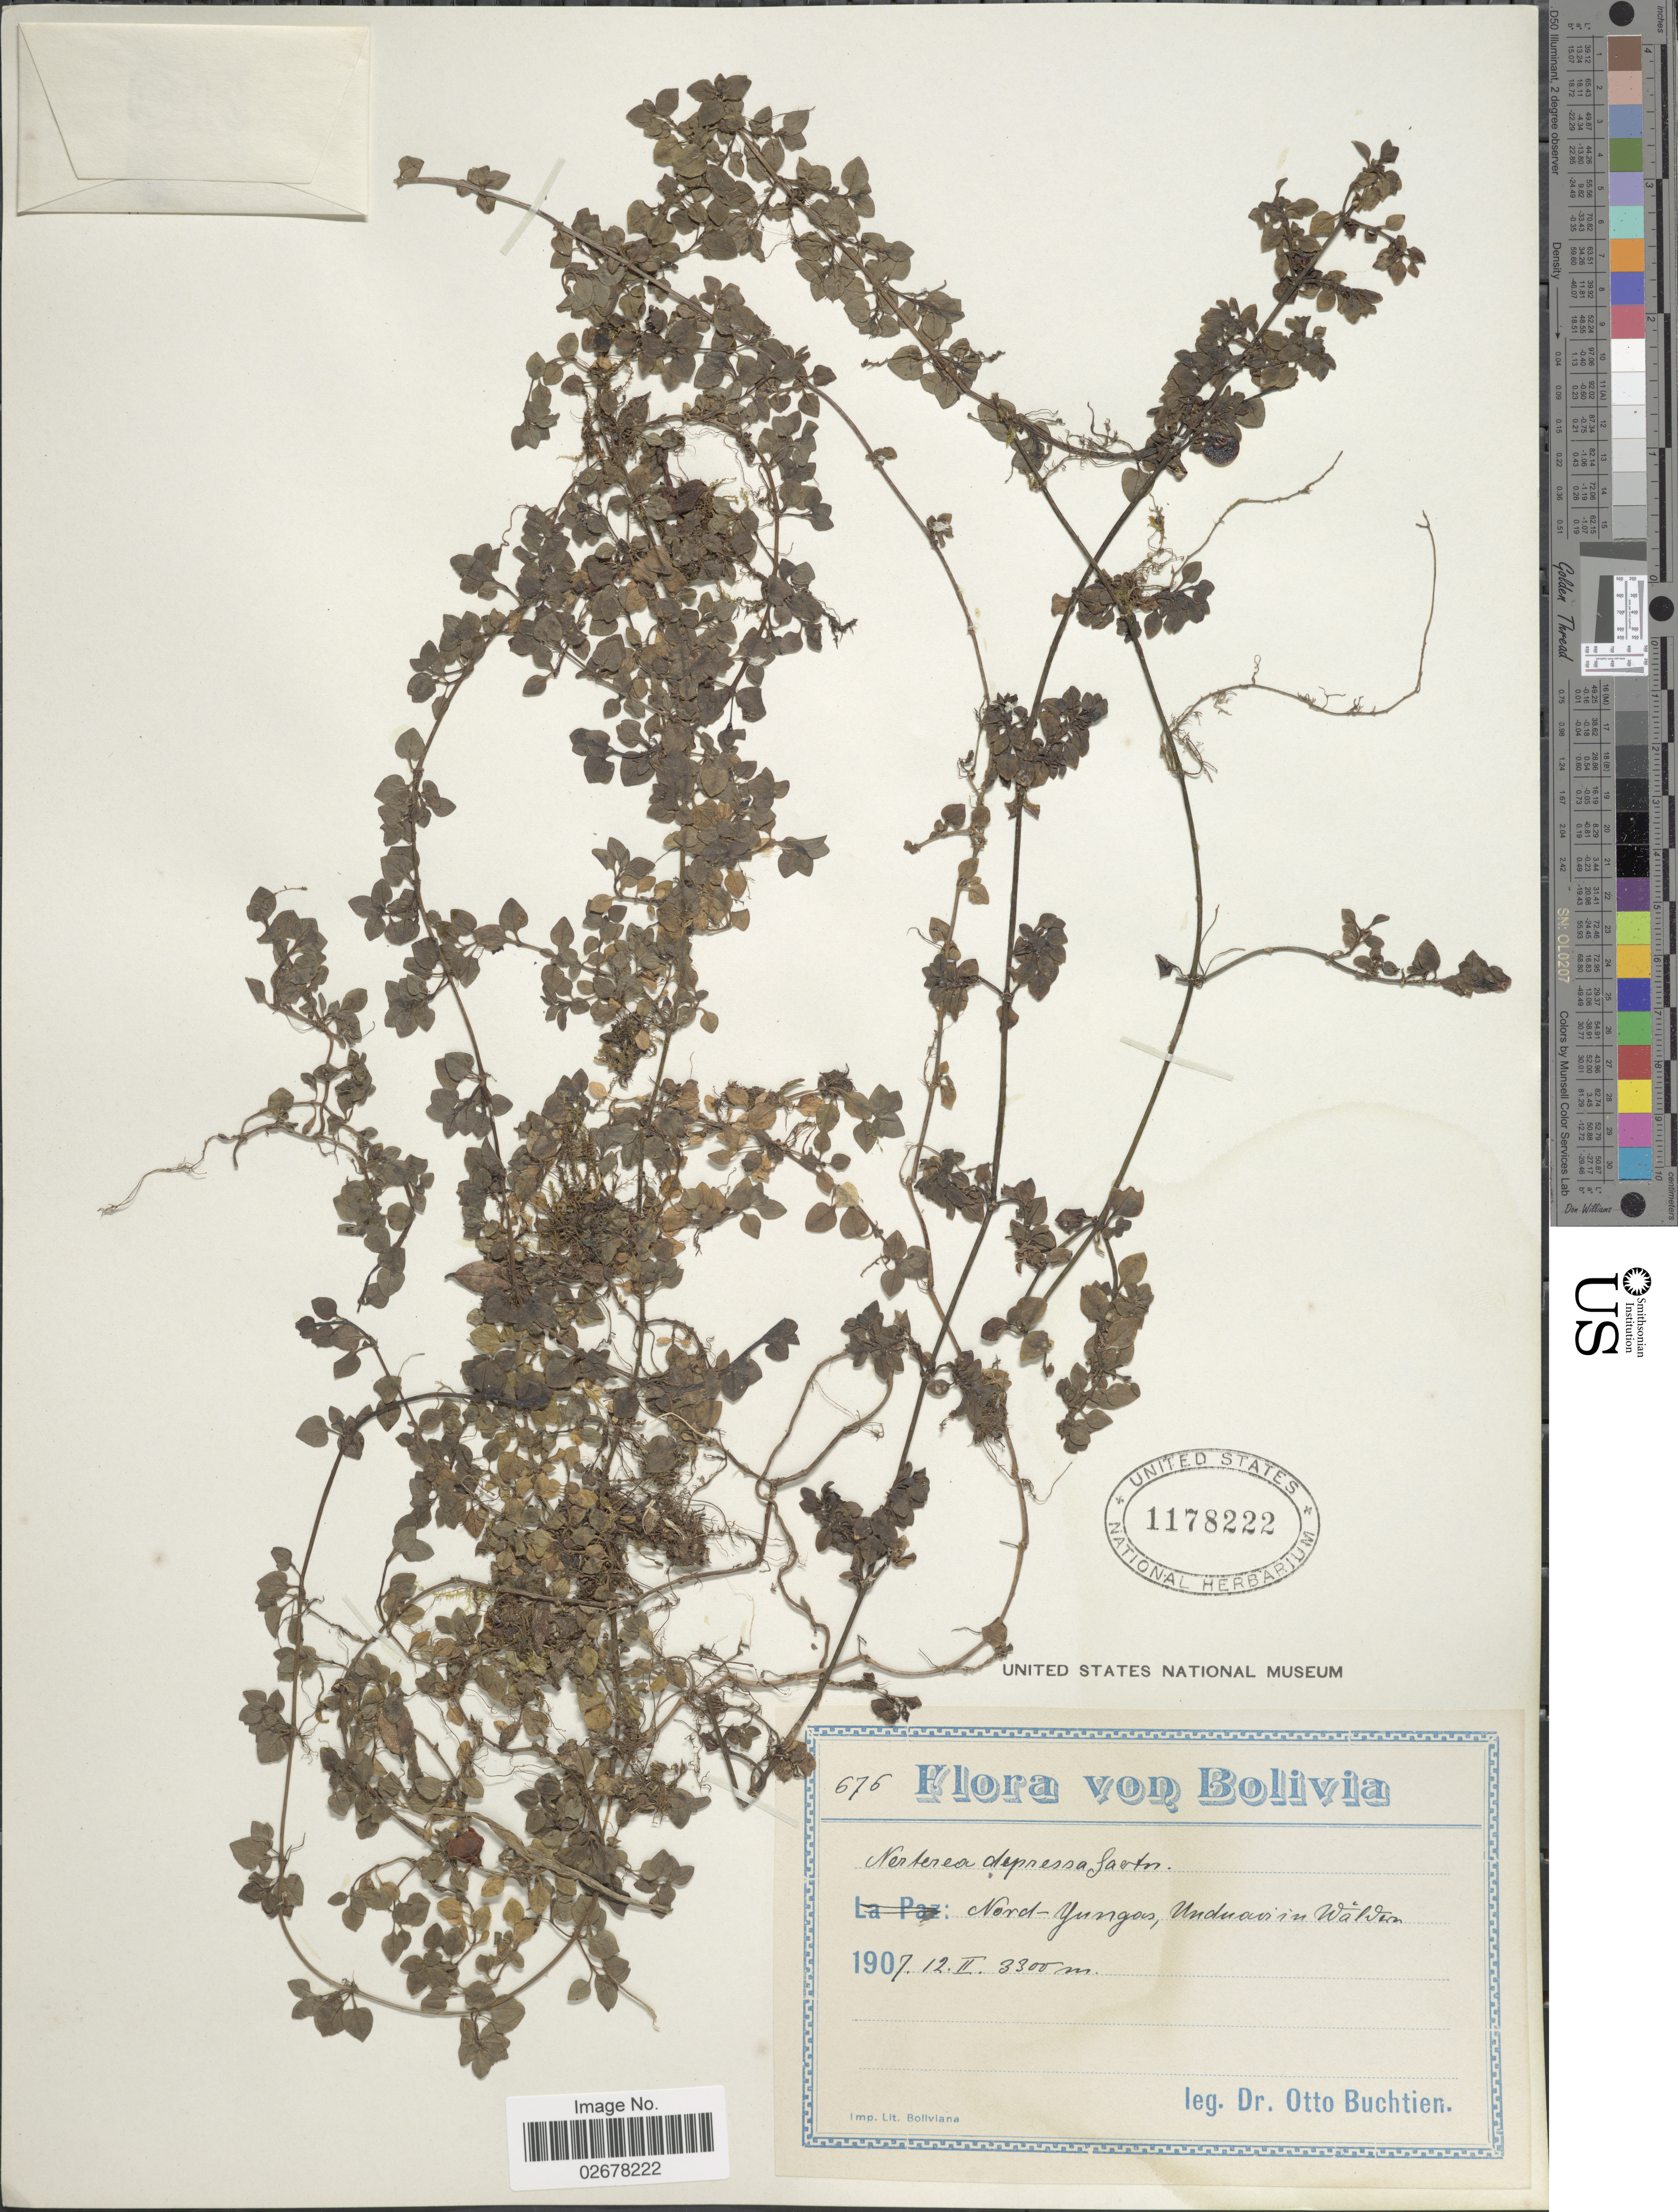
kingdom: Plantae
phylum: Tracheophyta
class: Magnoliopsida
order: Gentianales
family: Rubiaceae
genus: Nertera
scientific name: Nertera depressa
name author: Banks & Sol. ex Gaertn.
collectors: O. Buchtien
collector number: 676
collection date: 1907-02-12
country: Bolivia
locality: Nord-Yungas, Unduavi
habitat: in Wäldern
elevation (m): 3300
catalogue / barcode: US 1178222